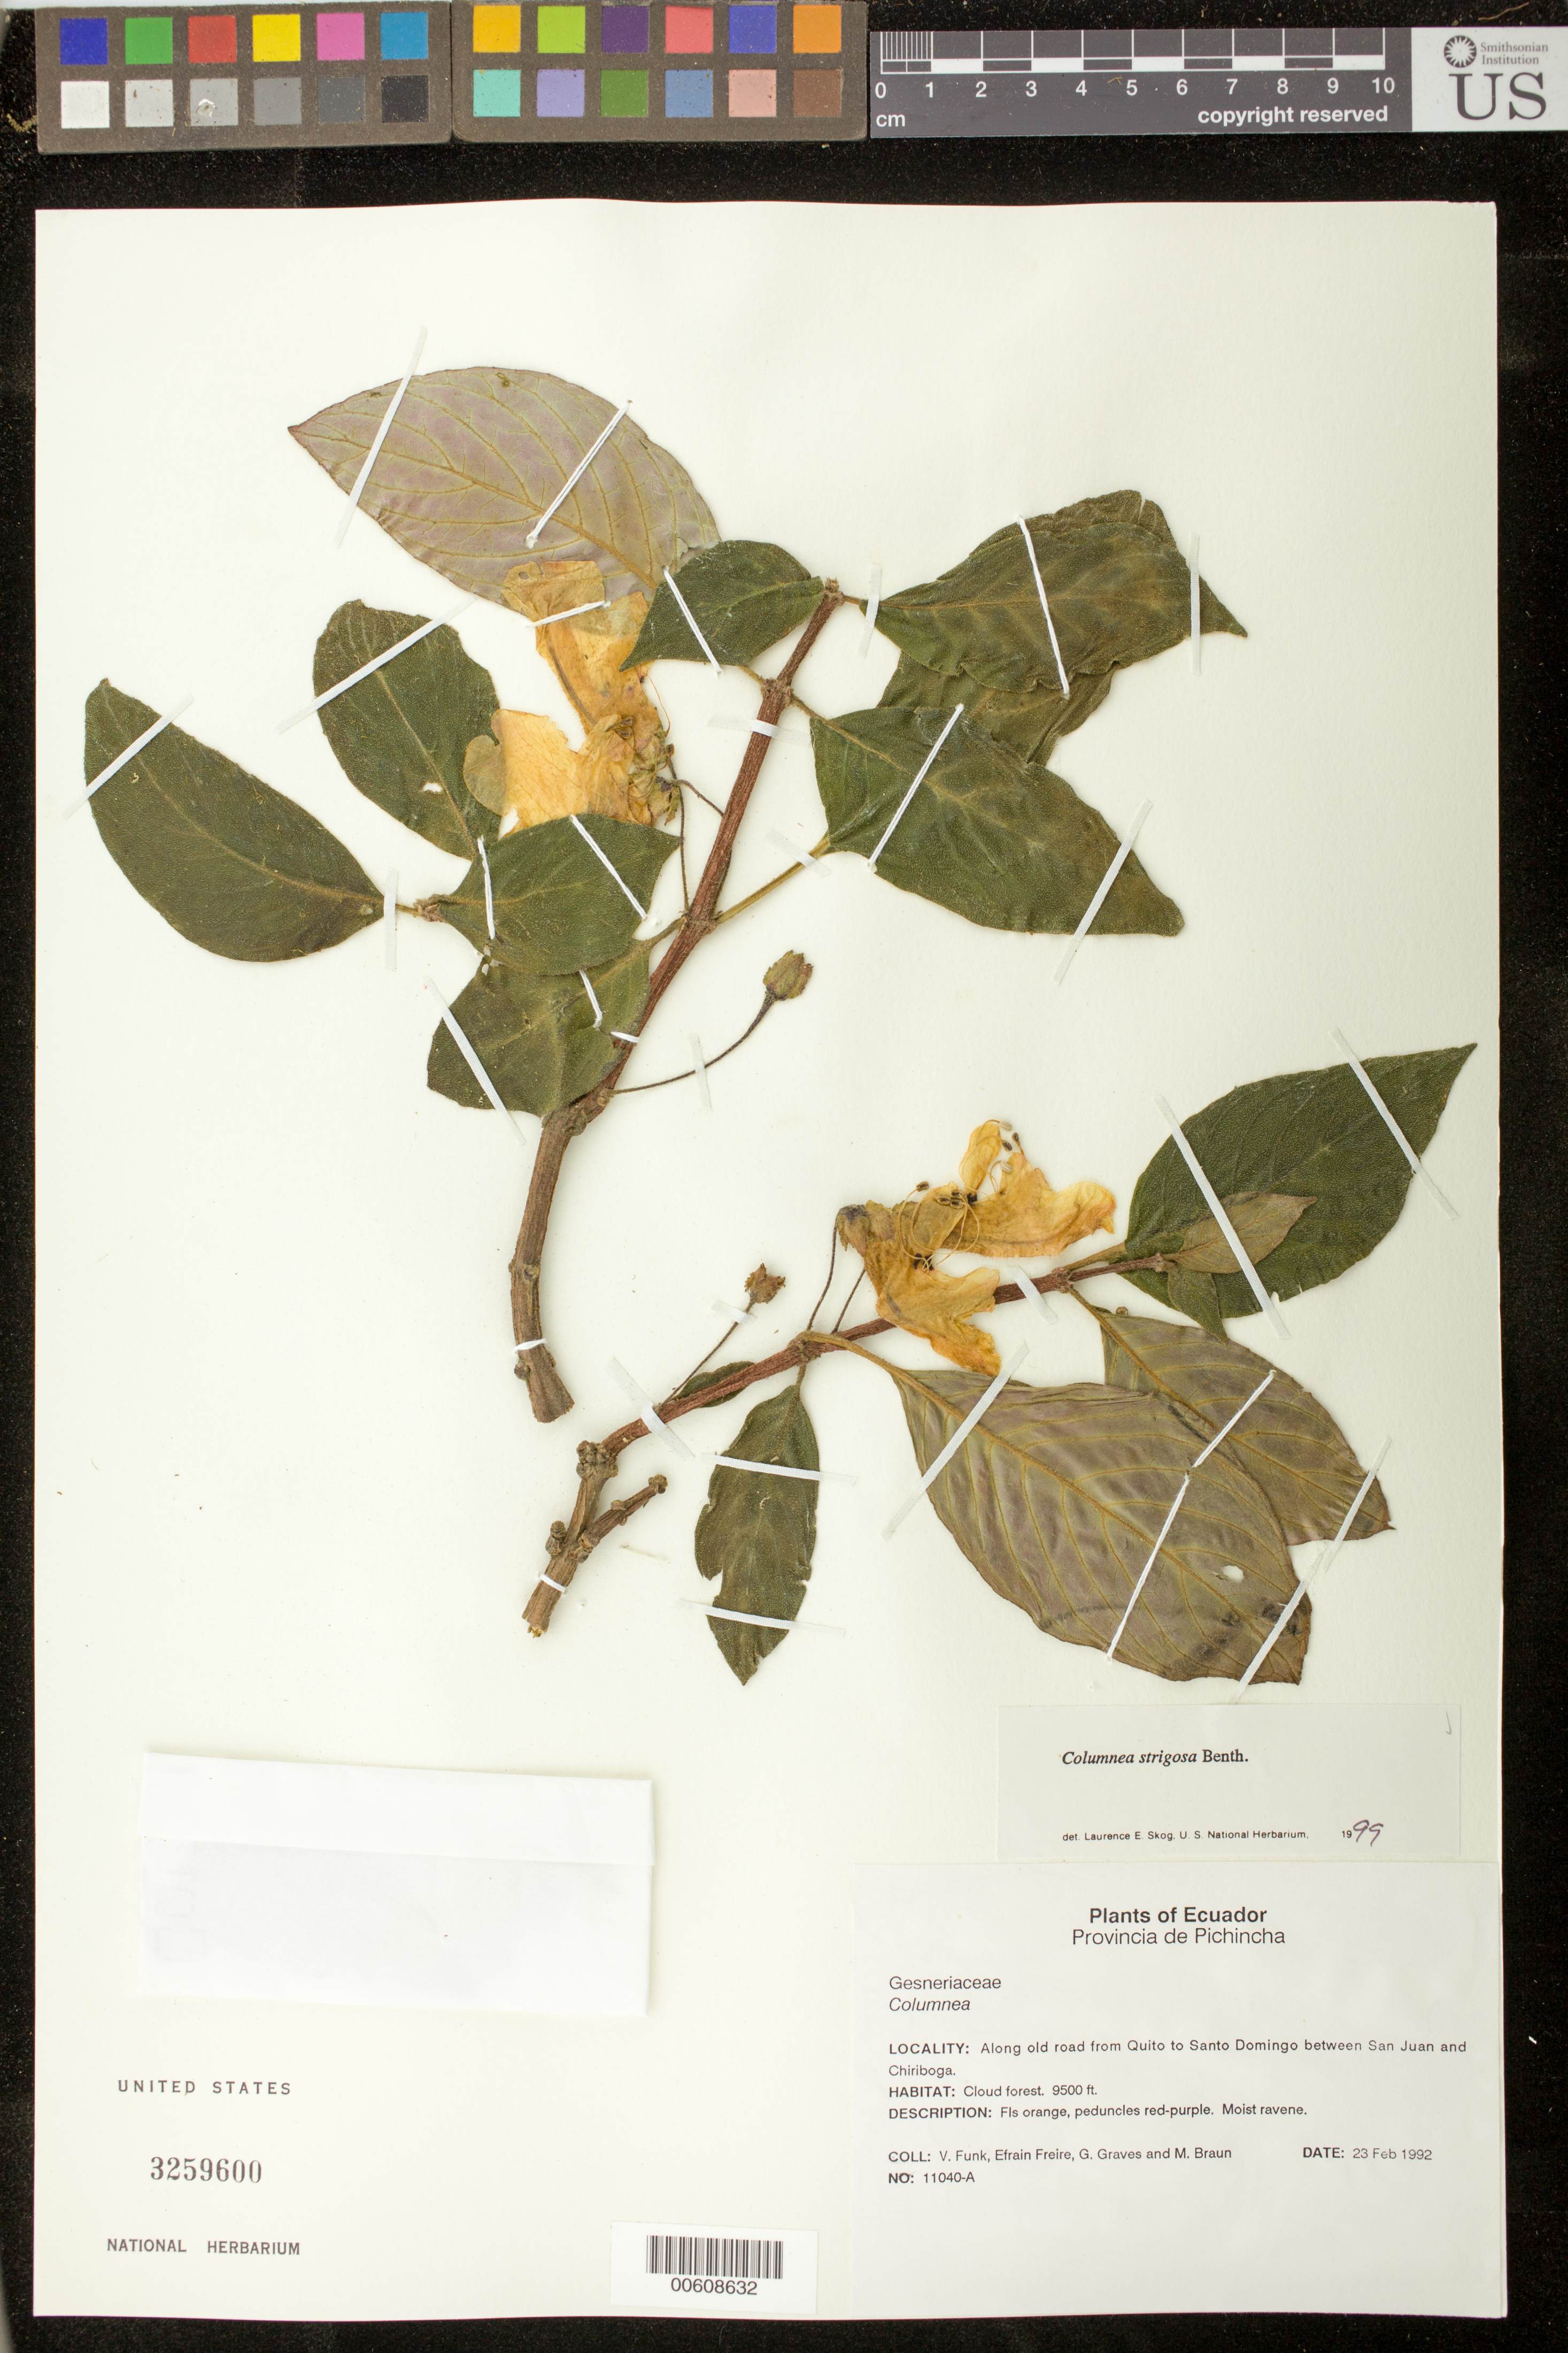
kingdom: Plantae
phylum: Tracheophyta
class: Magnoliopsida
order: Lamiales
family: Gesneriaceae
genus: Columnea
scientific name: Columnea strigosa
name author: Benth.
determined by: Skog, Laurence E.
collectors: V. Funk, E. Freire, G. Graves & M. Braun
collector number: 11040 -A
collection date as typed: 23 Feb 1992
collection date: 1992-02-23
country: Ecuador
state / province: Pichincha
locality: Along old road from Quito to Santo Domingo between San Juan and Chiriboga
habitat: Cloud forest; moist ravine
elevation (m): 2896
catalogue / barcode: US 3259600